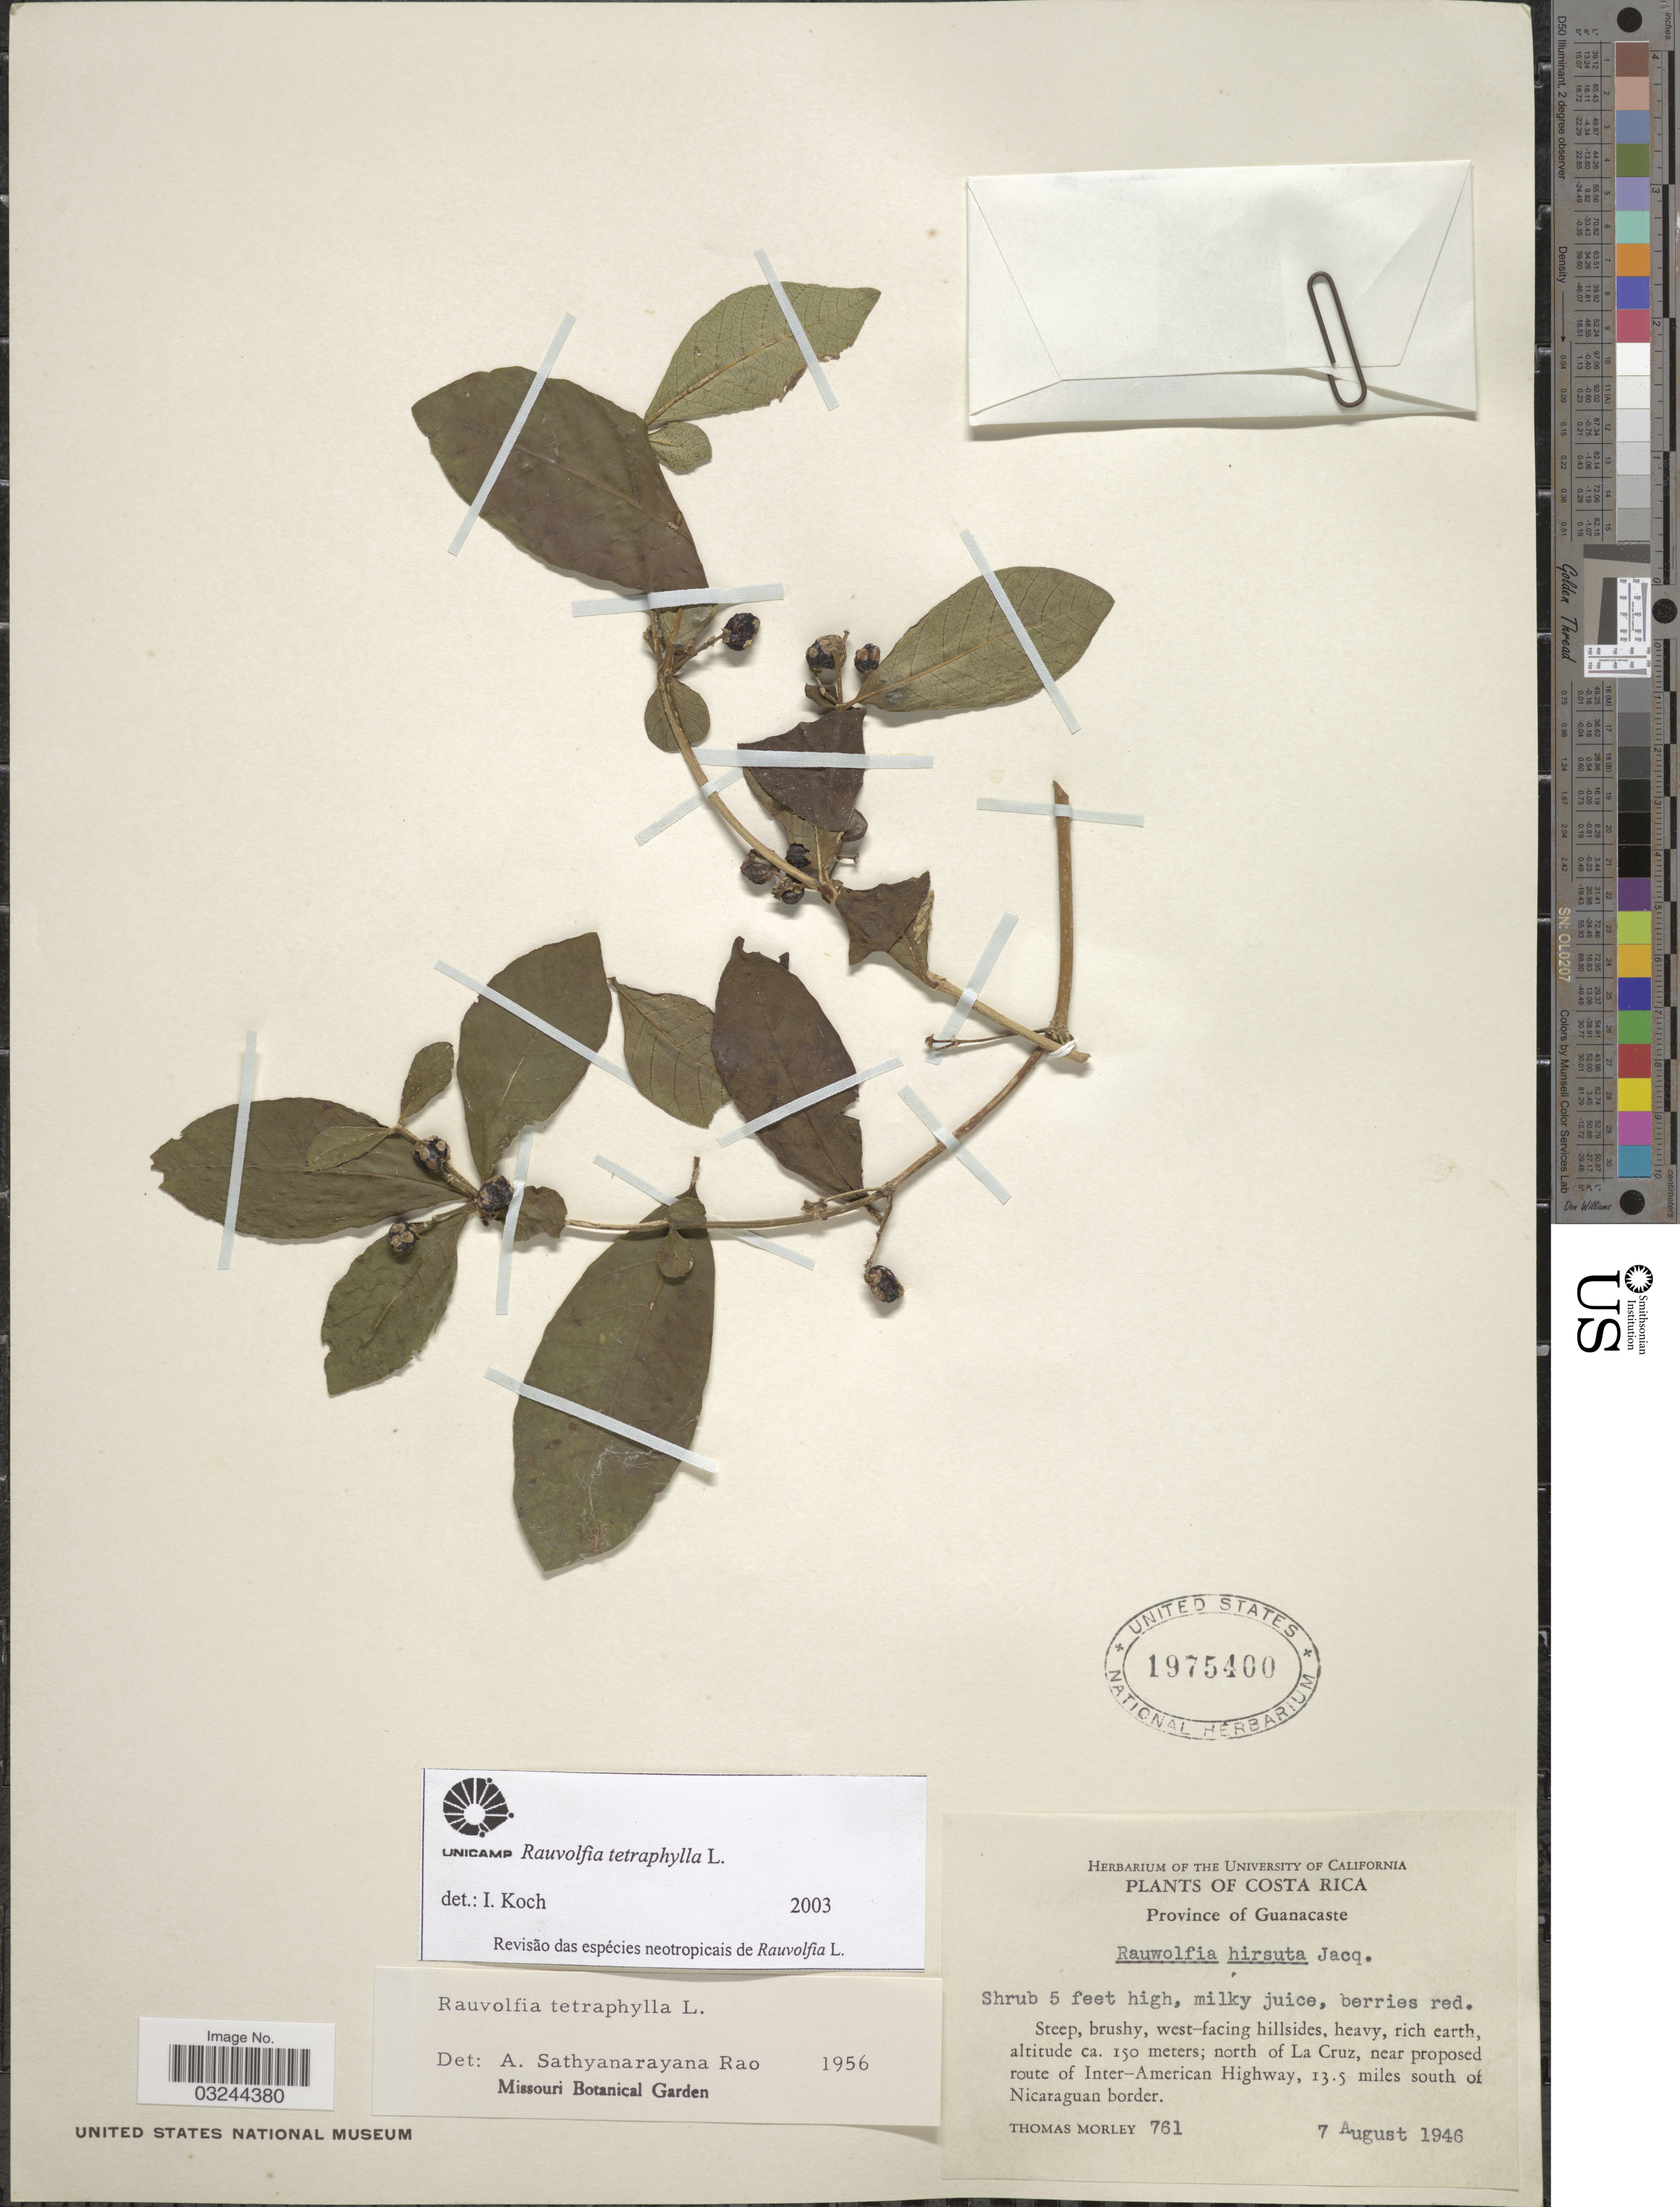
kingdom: Plantae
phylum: Tracheophyta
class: Magnoliopsida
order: Gentianales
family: Apocynaceae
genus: Rauvolfia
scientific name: Rauvolfia tetraphylla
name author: L.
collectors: T. Morley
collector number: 761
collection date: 1946-08-07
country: Costa Rica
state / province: Guanacaste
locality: North of La Cruz, near proposed route of Inter-American Highway, 13.5 miles south of Nicaraguan border.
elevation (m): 150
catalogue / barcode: US 1975400